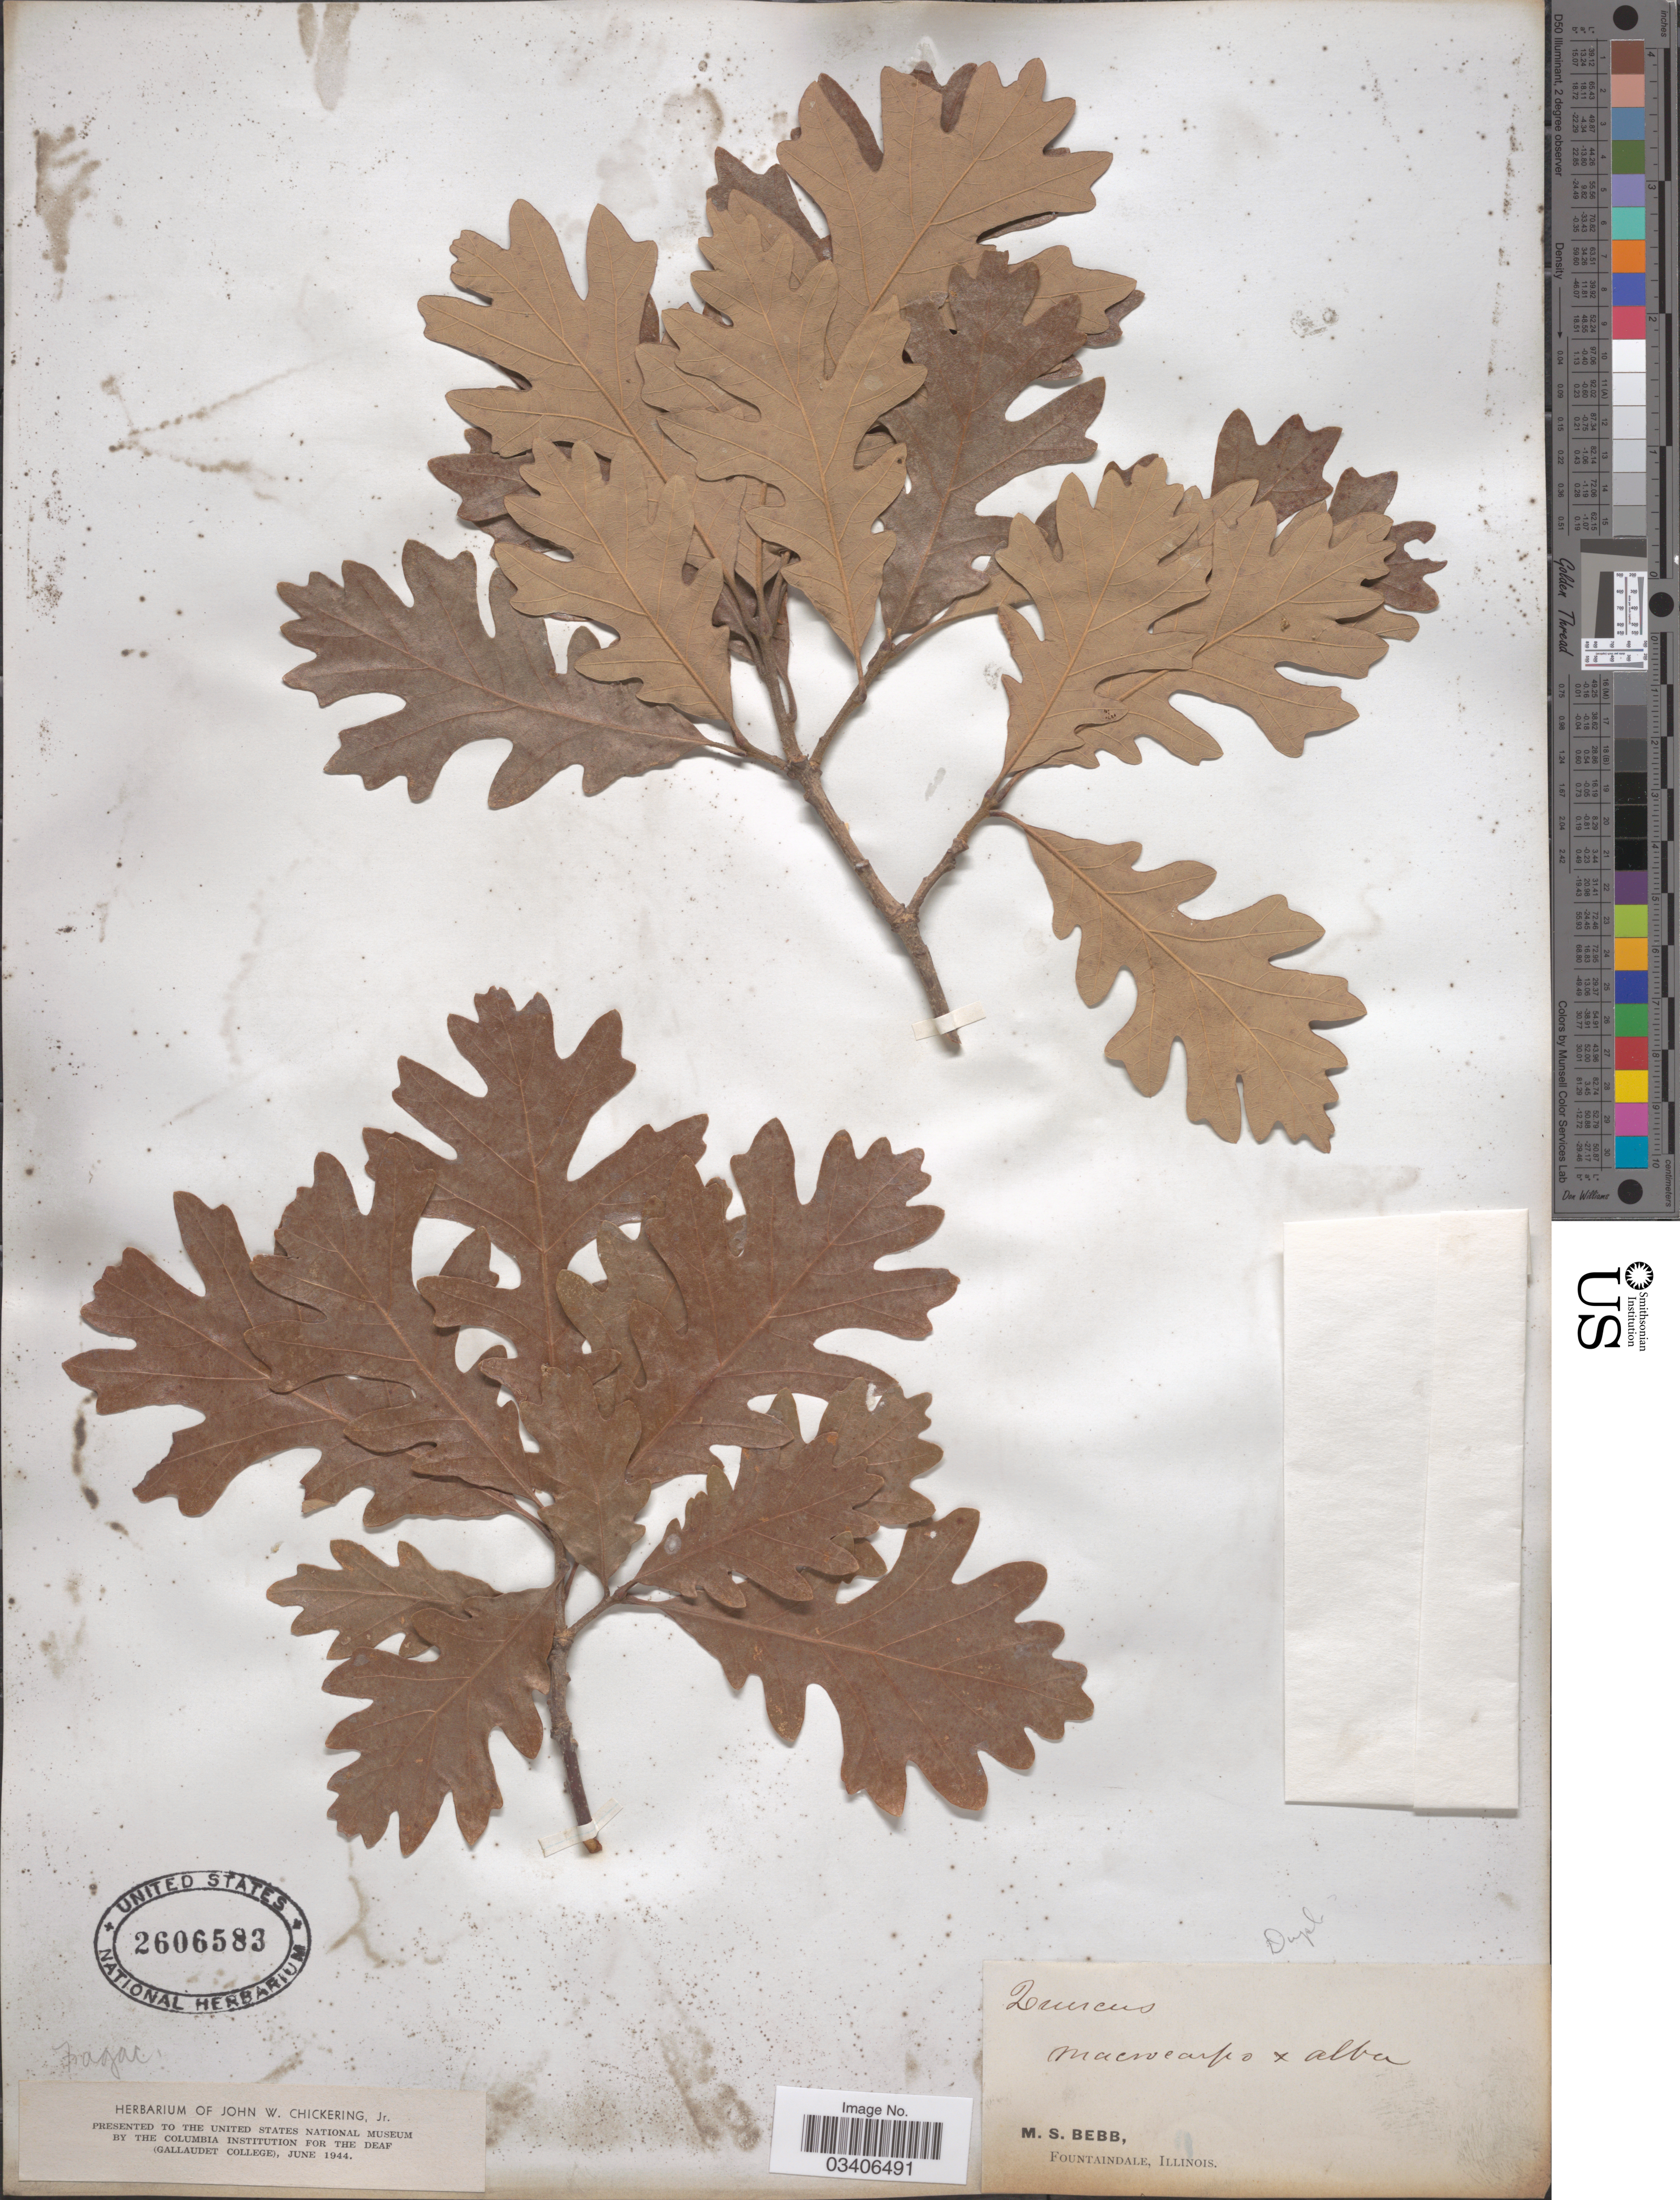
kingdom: Plantae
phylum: Tracheophyta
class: Magnoliopsida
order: Fagales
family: Fagaceae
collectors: M. Bebb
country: United States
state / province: Illinois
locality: Fountaindale.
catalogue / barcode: US 2606583